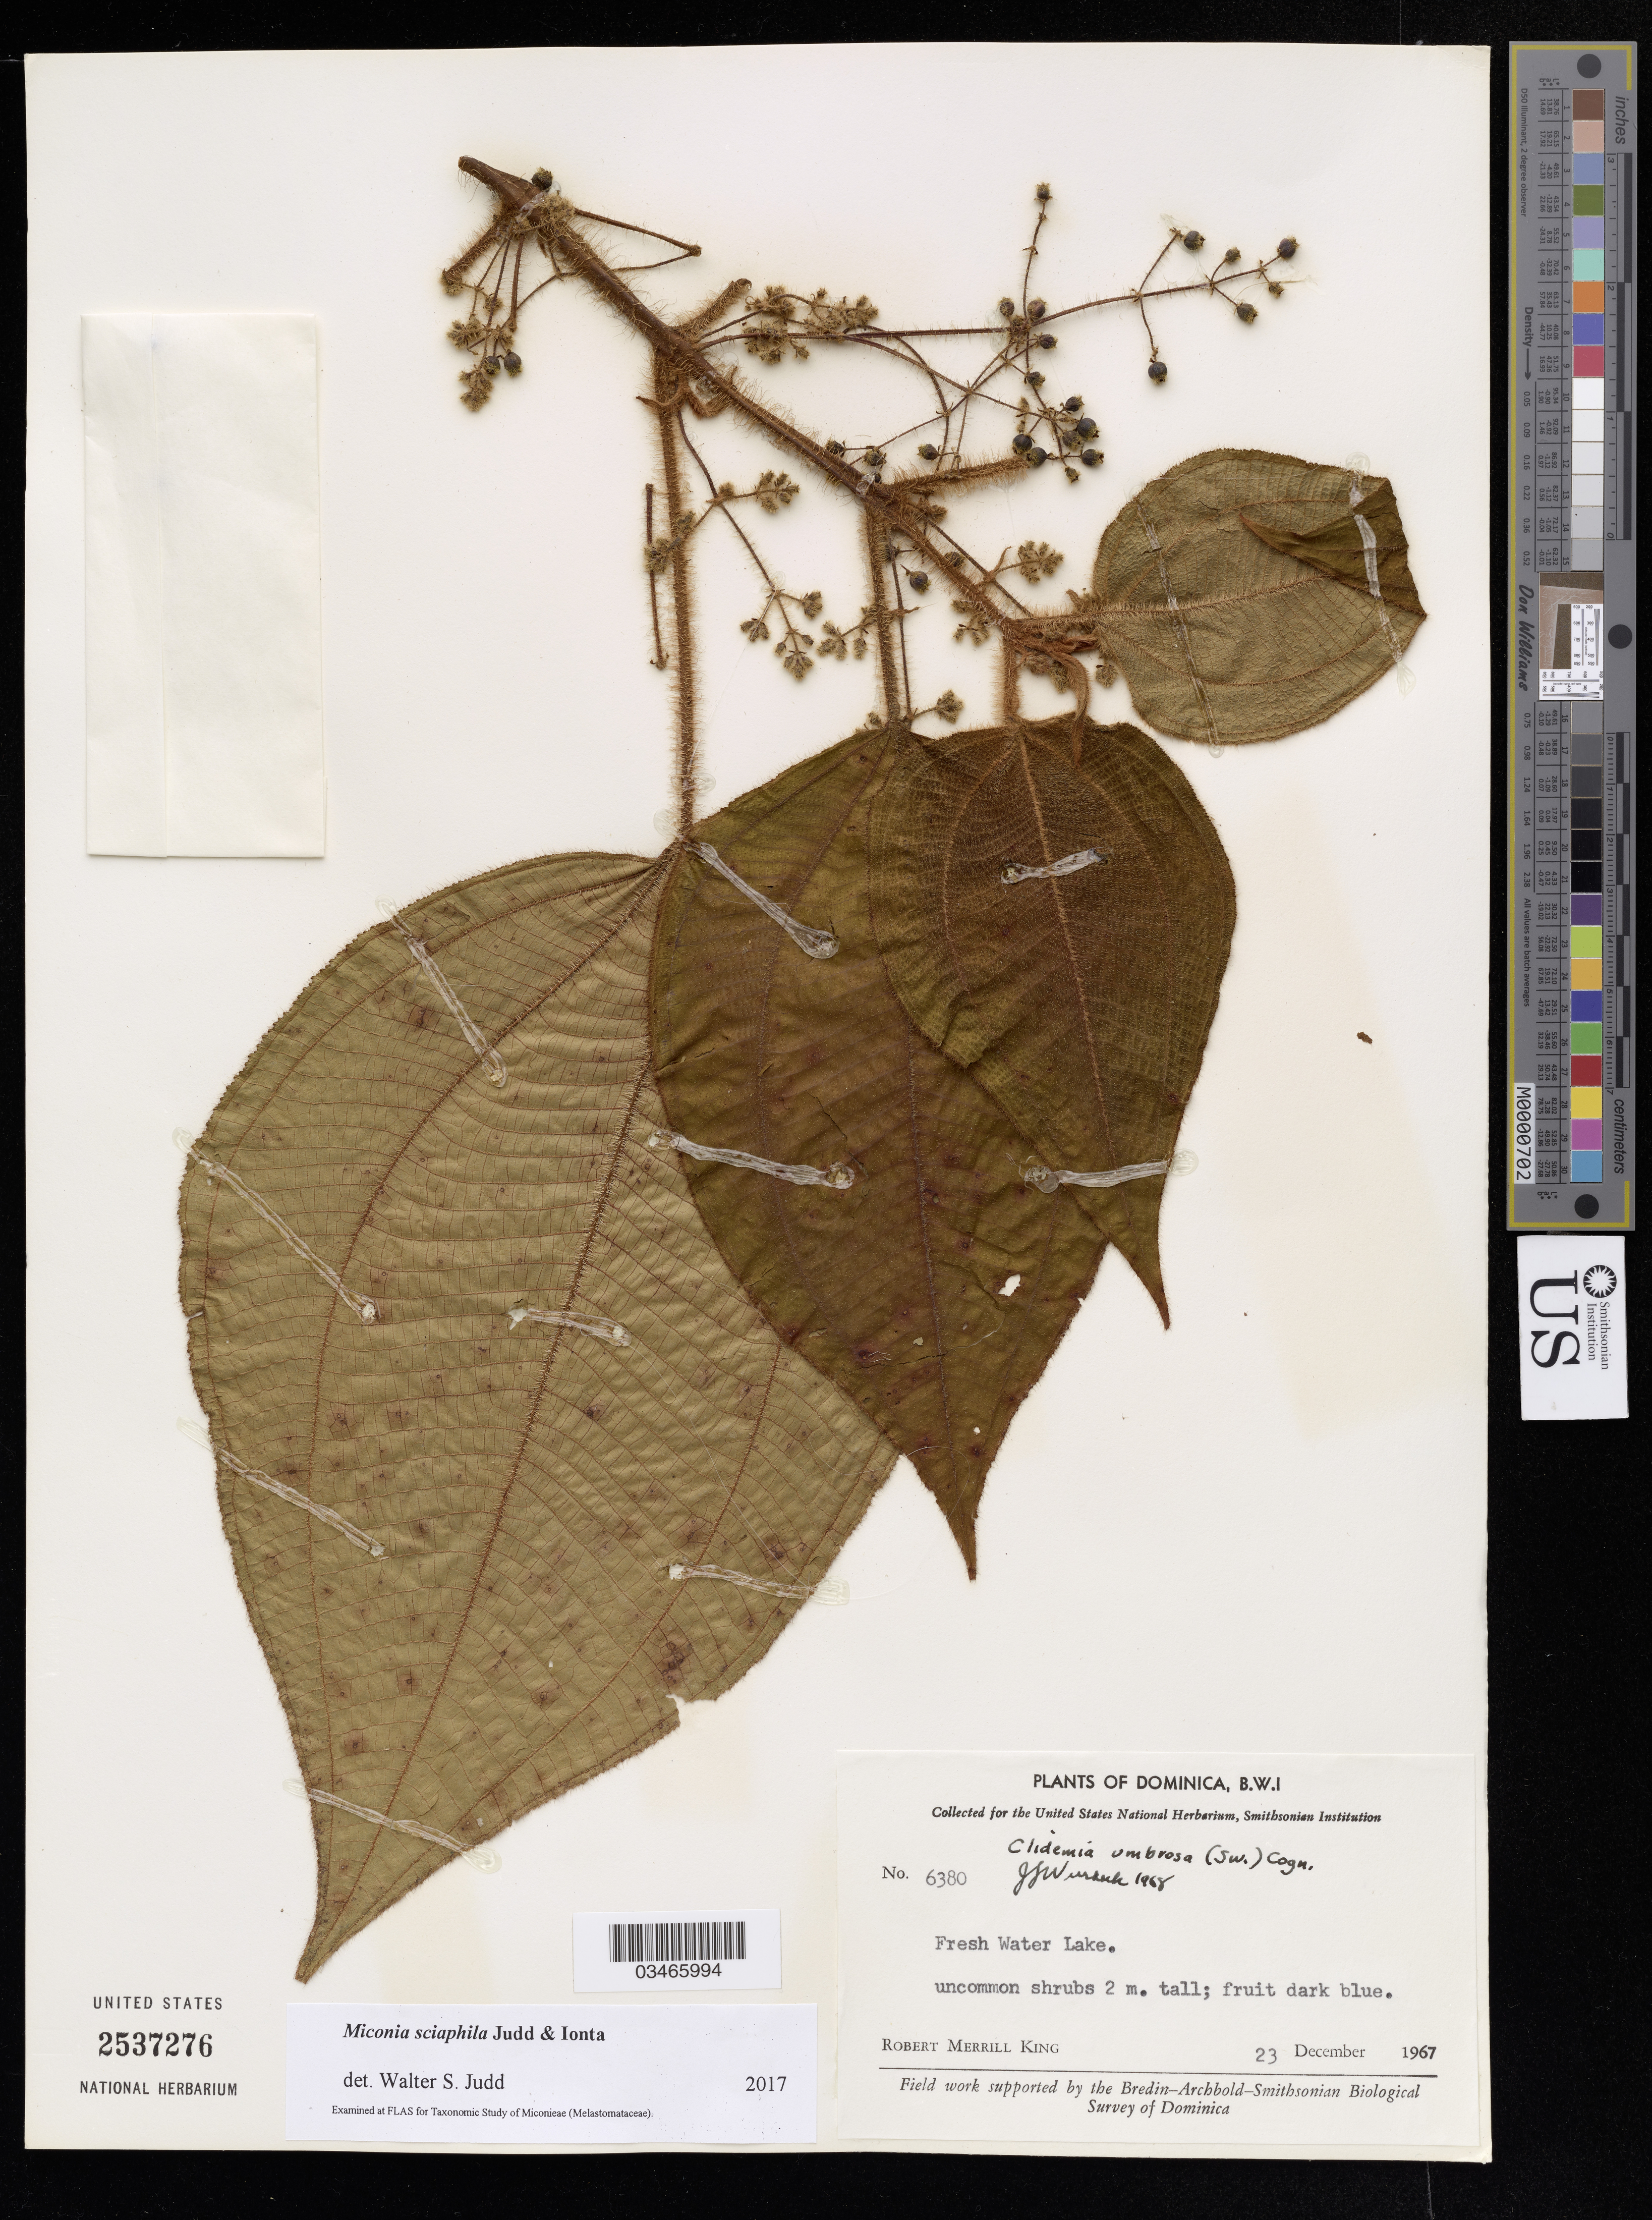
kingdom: Plantae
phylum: Tracheophyta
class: Magnoliopsida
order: Myrtales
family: Melastomataceae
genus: Miconia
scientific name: Miconia sciaphila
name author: Judd & Ionta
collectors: R. M. King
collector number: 6380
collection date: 1967-12-23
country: Dominica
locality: Fresh Water Lake.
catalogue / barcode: US 2537276